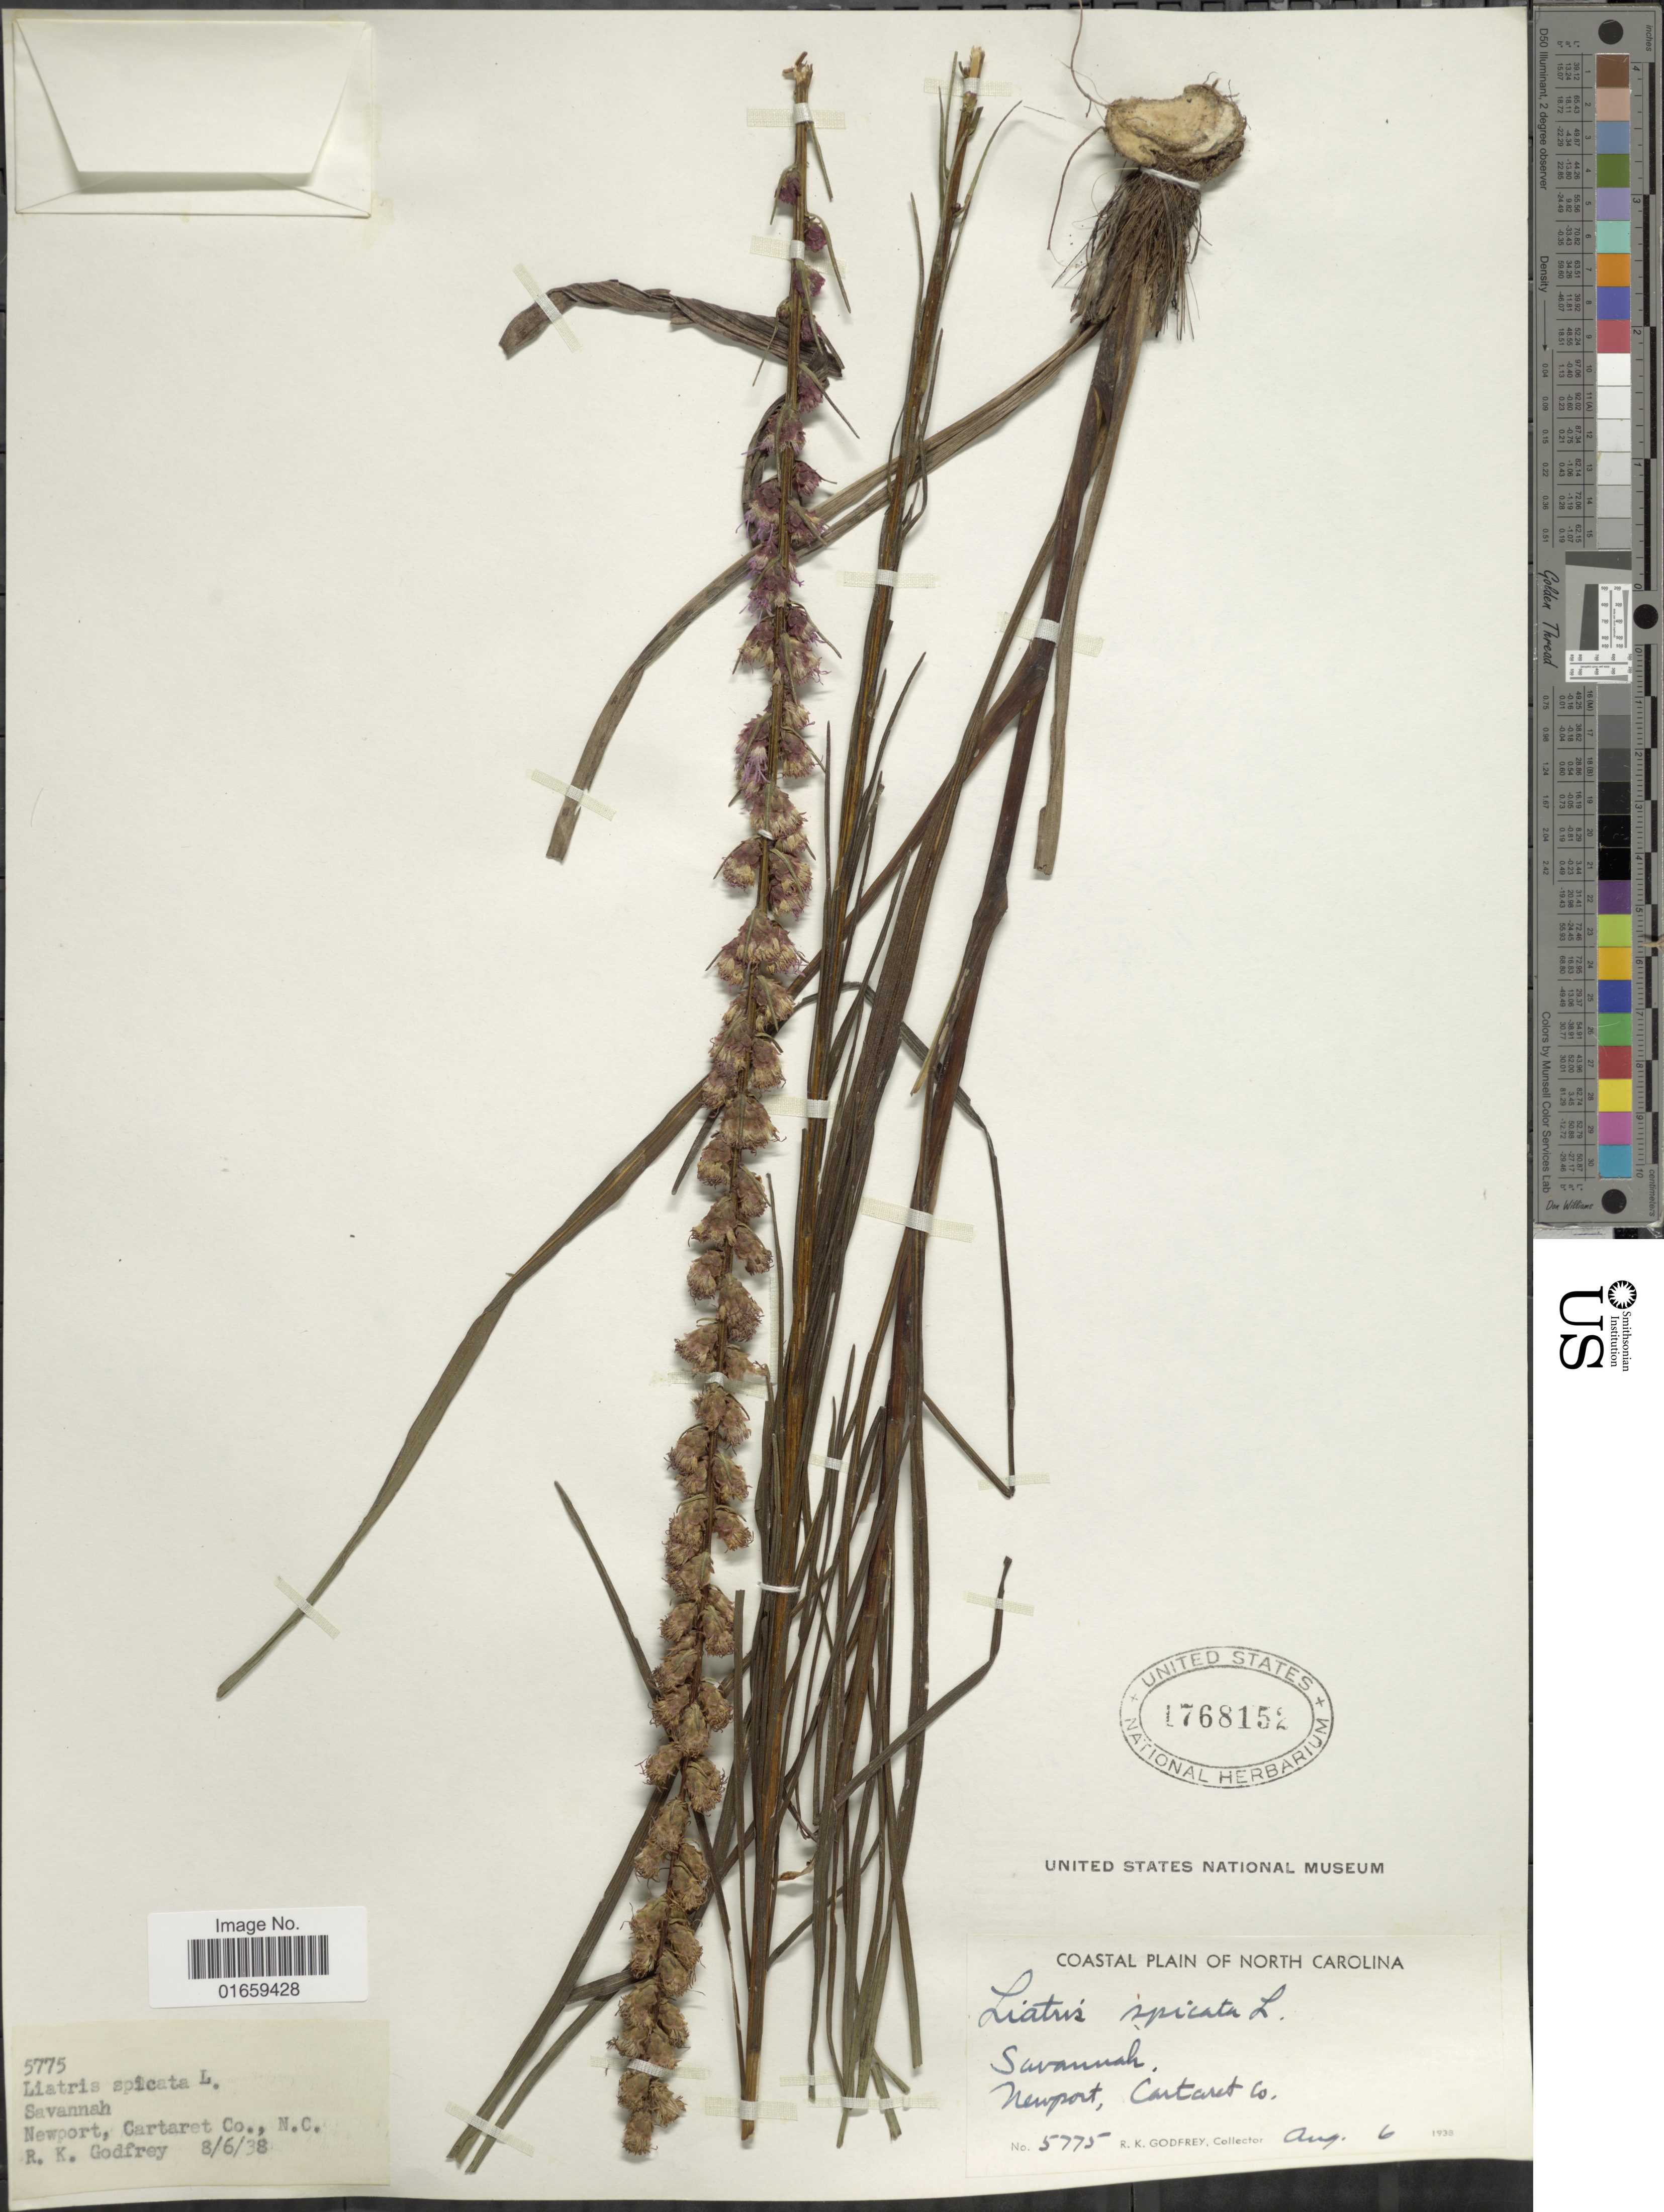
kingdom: Plantae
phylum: Tracheophyta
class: Magnoliopsida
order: Asterales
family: Asteraceae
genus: Liatris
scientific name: Liatris spicata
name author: (L.) Willd.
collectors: R. K. Godfrey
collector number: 5775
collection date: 1938-08-06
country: United States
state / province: North Carolina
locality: Savannah, Newport, Cartaret Co., N. C.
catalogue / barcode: US 1768152